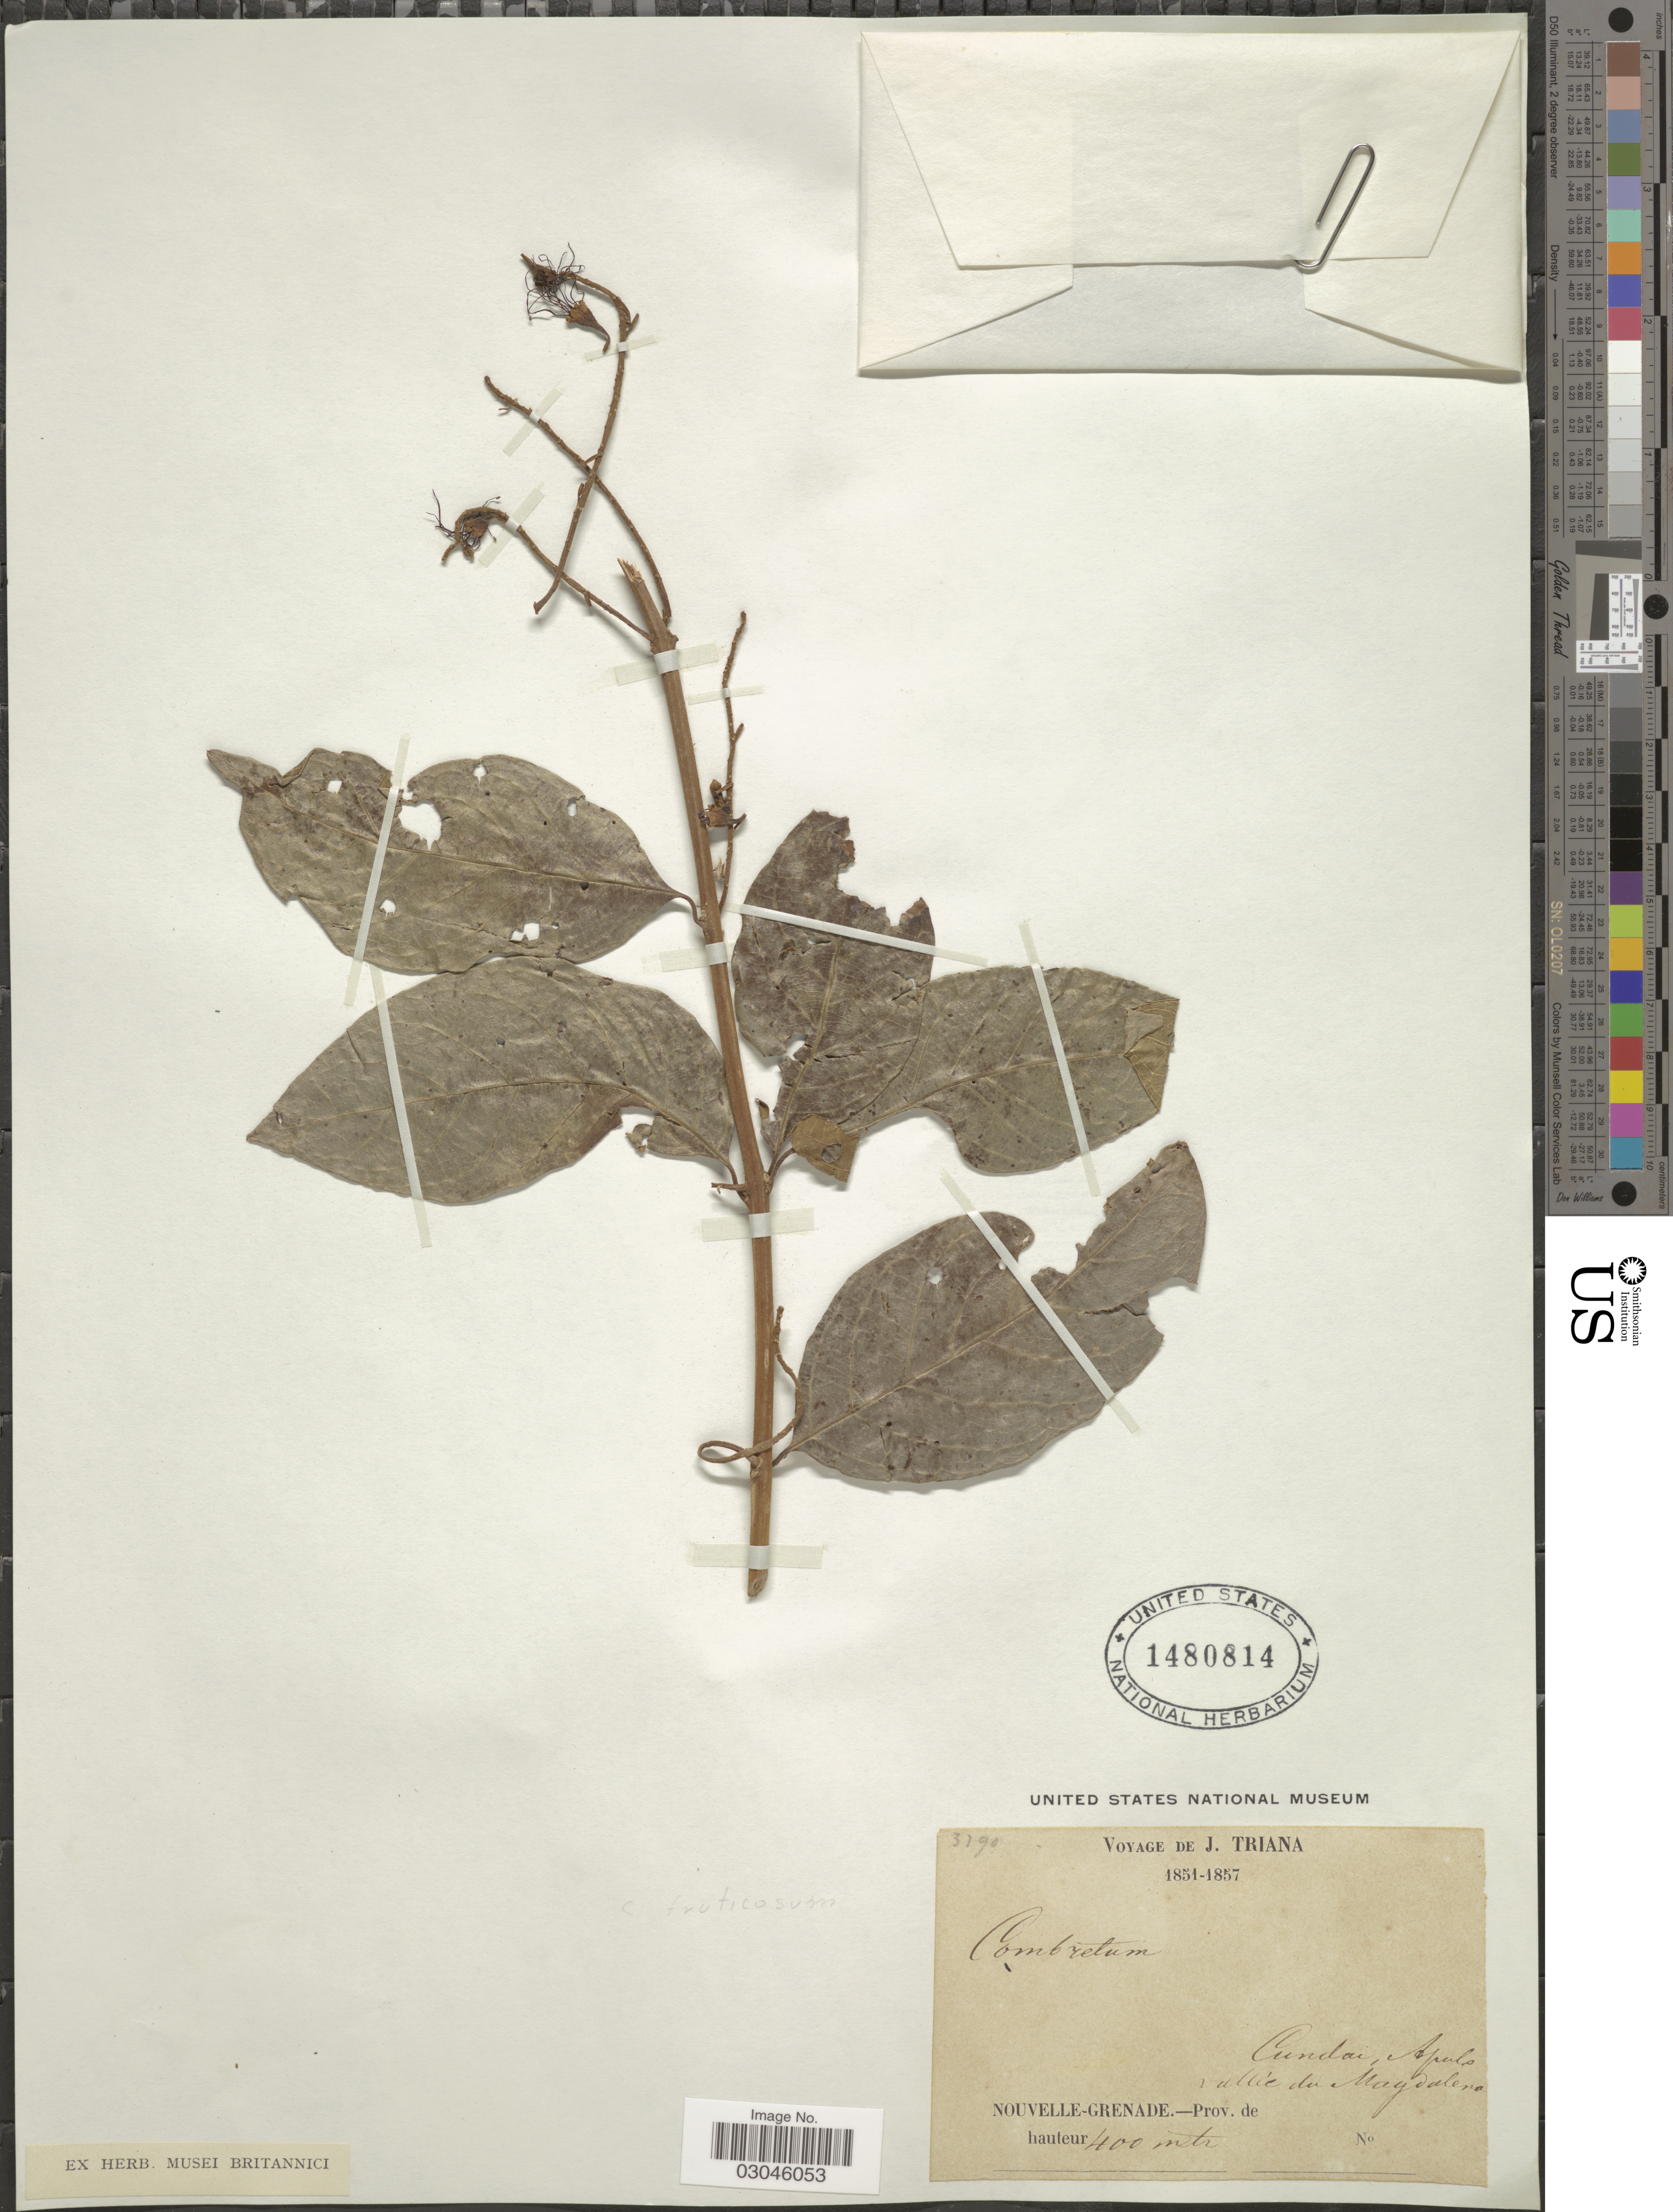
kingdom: Plantae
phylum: Tracheophyta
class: Magnoliopsida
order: Myrtales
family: Combretaceae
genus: Combretum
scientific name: Combretum fruticosum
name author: (Loefl.) Stuntz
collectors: J. Triana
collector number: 3190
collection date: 1851/1857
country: Colombia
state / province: Cundinamarca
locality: Cunda, Apulo, valleé du Magdalena. Nouvelle-Grenade.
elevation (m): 400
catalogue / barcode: US 1480814